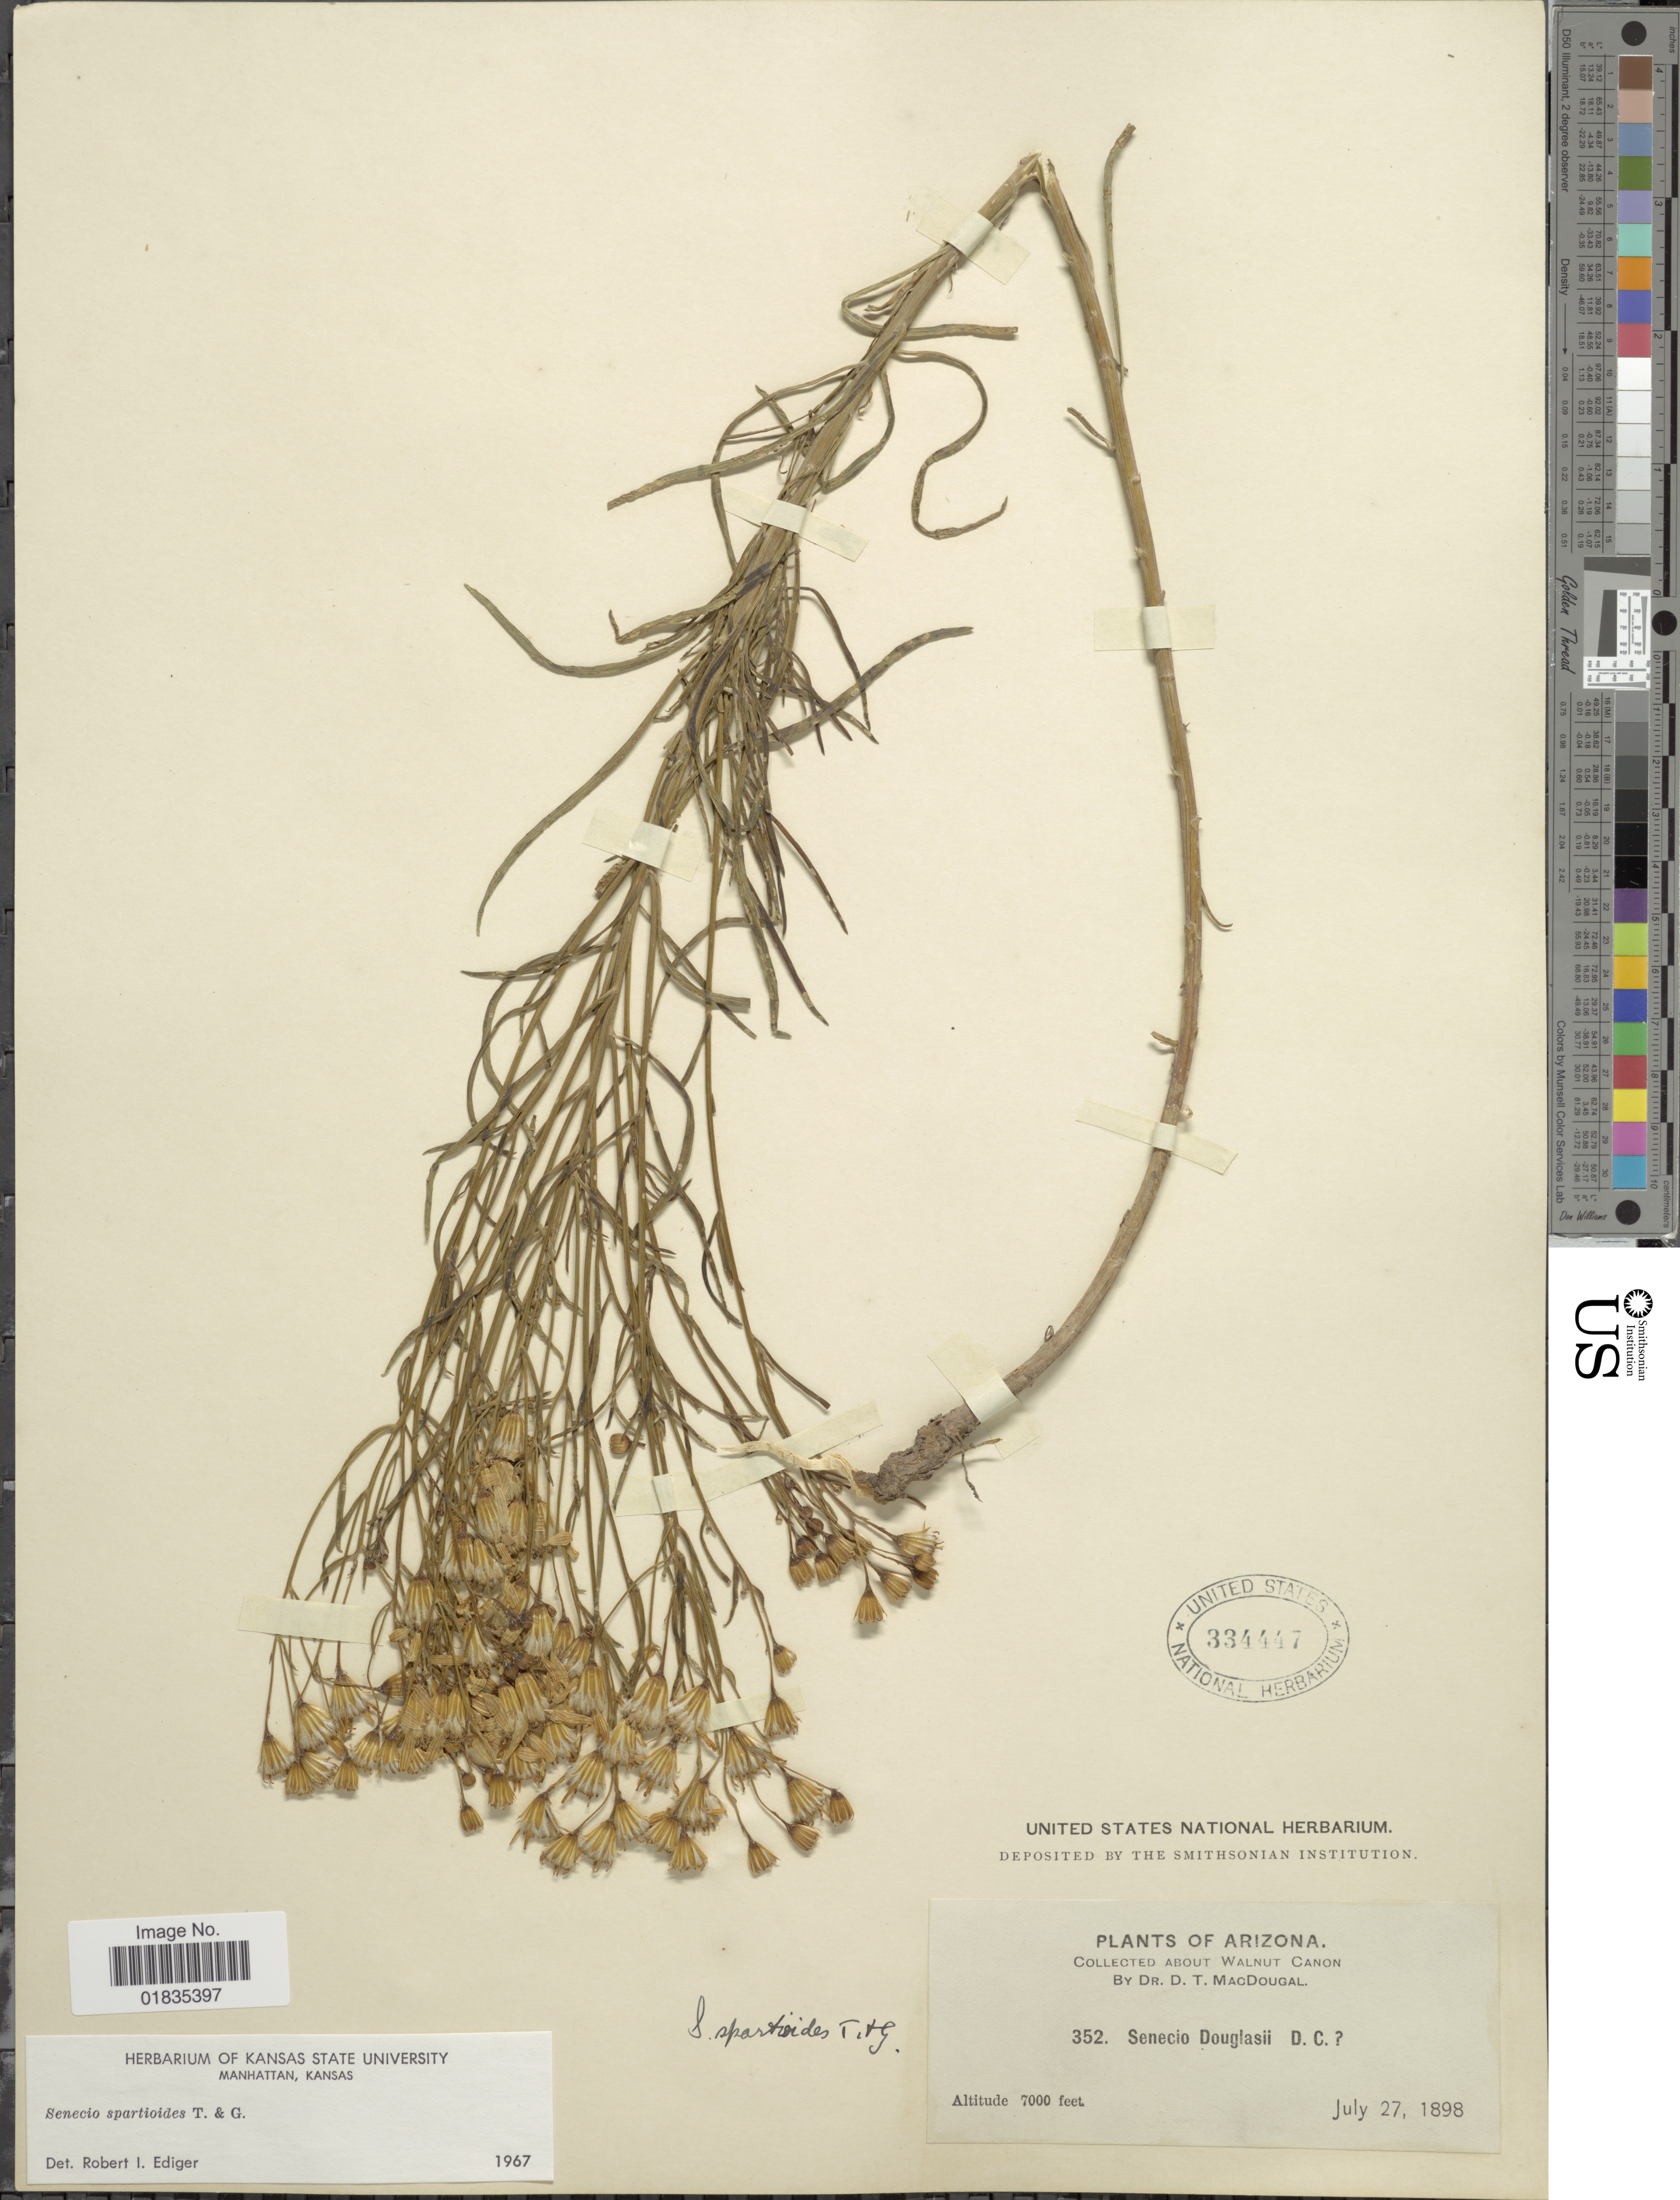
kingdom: Plantae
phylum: Tracheophyta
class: Magnoliopsida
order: Asterales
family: Asteraceae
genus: Senecio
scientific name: Senecio spartioides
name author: Torr. & A. Gray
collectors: D. T. MacDougal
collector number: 352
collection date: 1898-07-27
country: United States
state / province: Arizona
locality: About Walnut Canon.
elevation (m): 2134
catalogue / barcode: US 334447